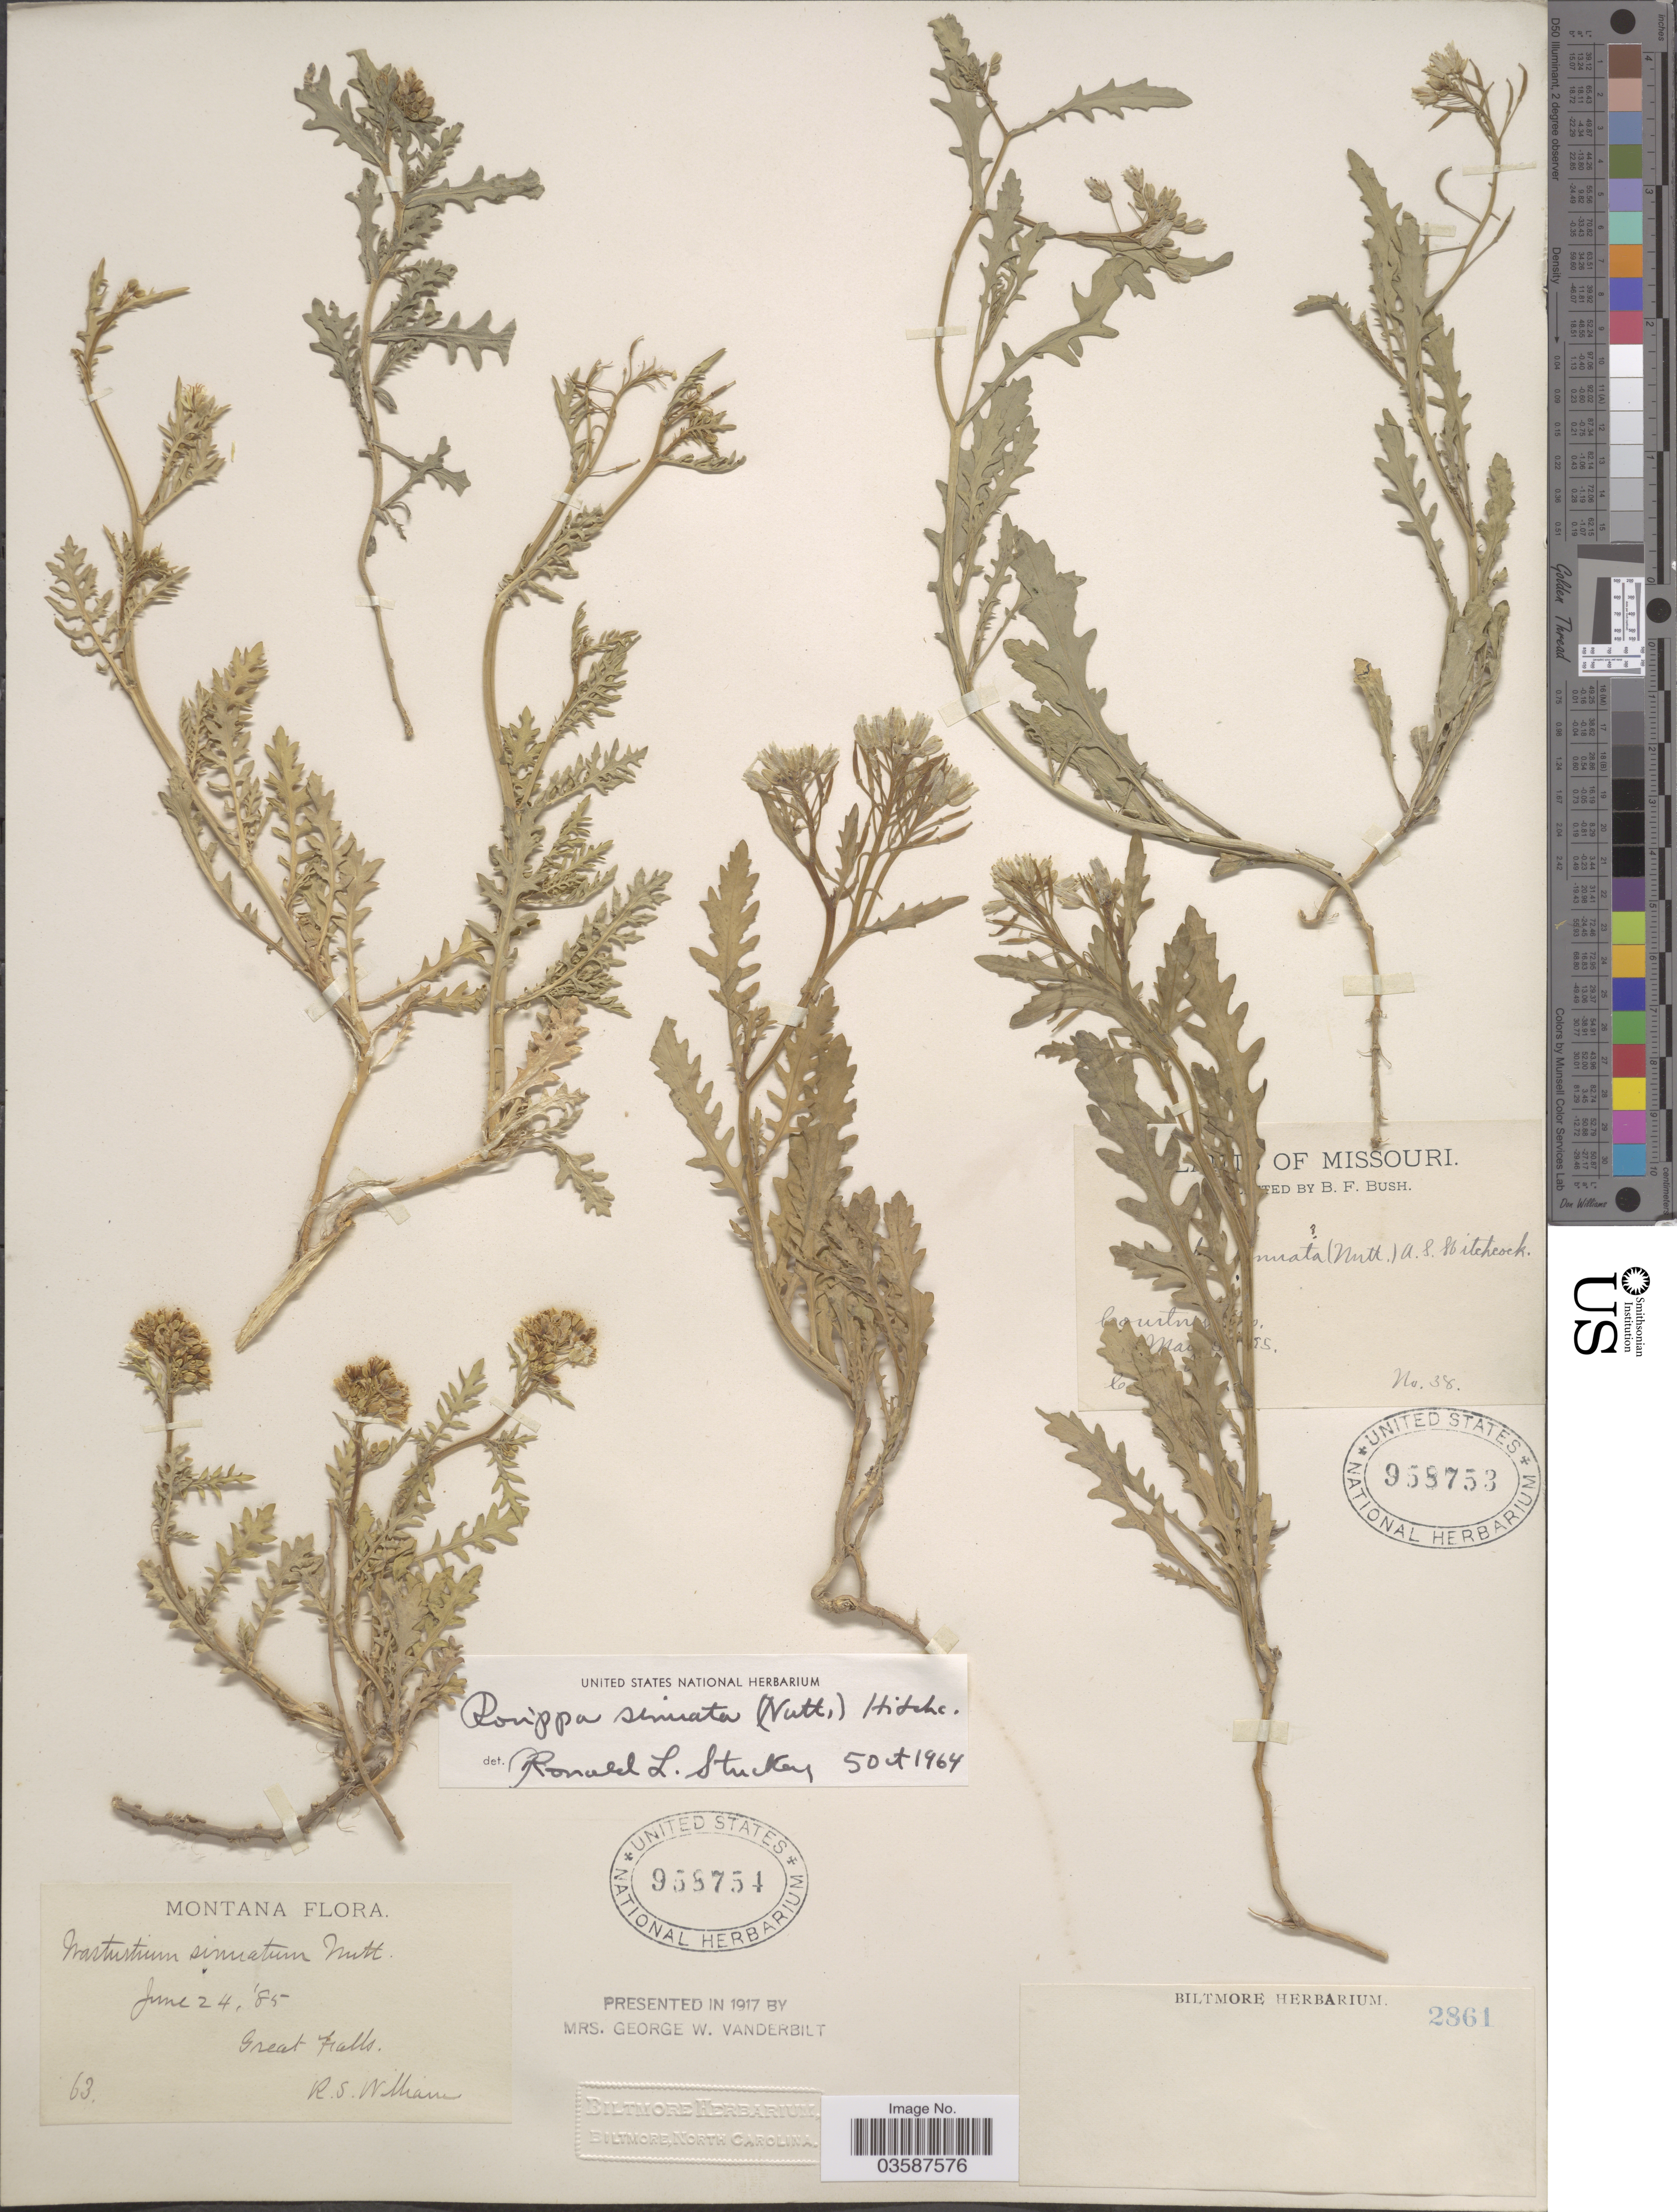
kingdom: Plantae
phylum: Tracheophyta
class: Magnoliopsida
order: Brassicales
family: Brassicaceae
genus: Rorippa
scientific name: Rorippa sinuata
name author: (Nutt.) Hitchc.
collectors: B. F. Bush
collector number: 38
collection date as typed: May !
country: United States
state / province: Missouri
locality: Courtn [illegible text].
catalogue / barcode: US 958753-2